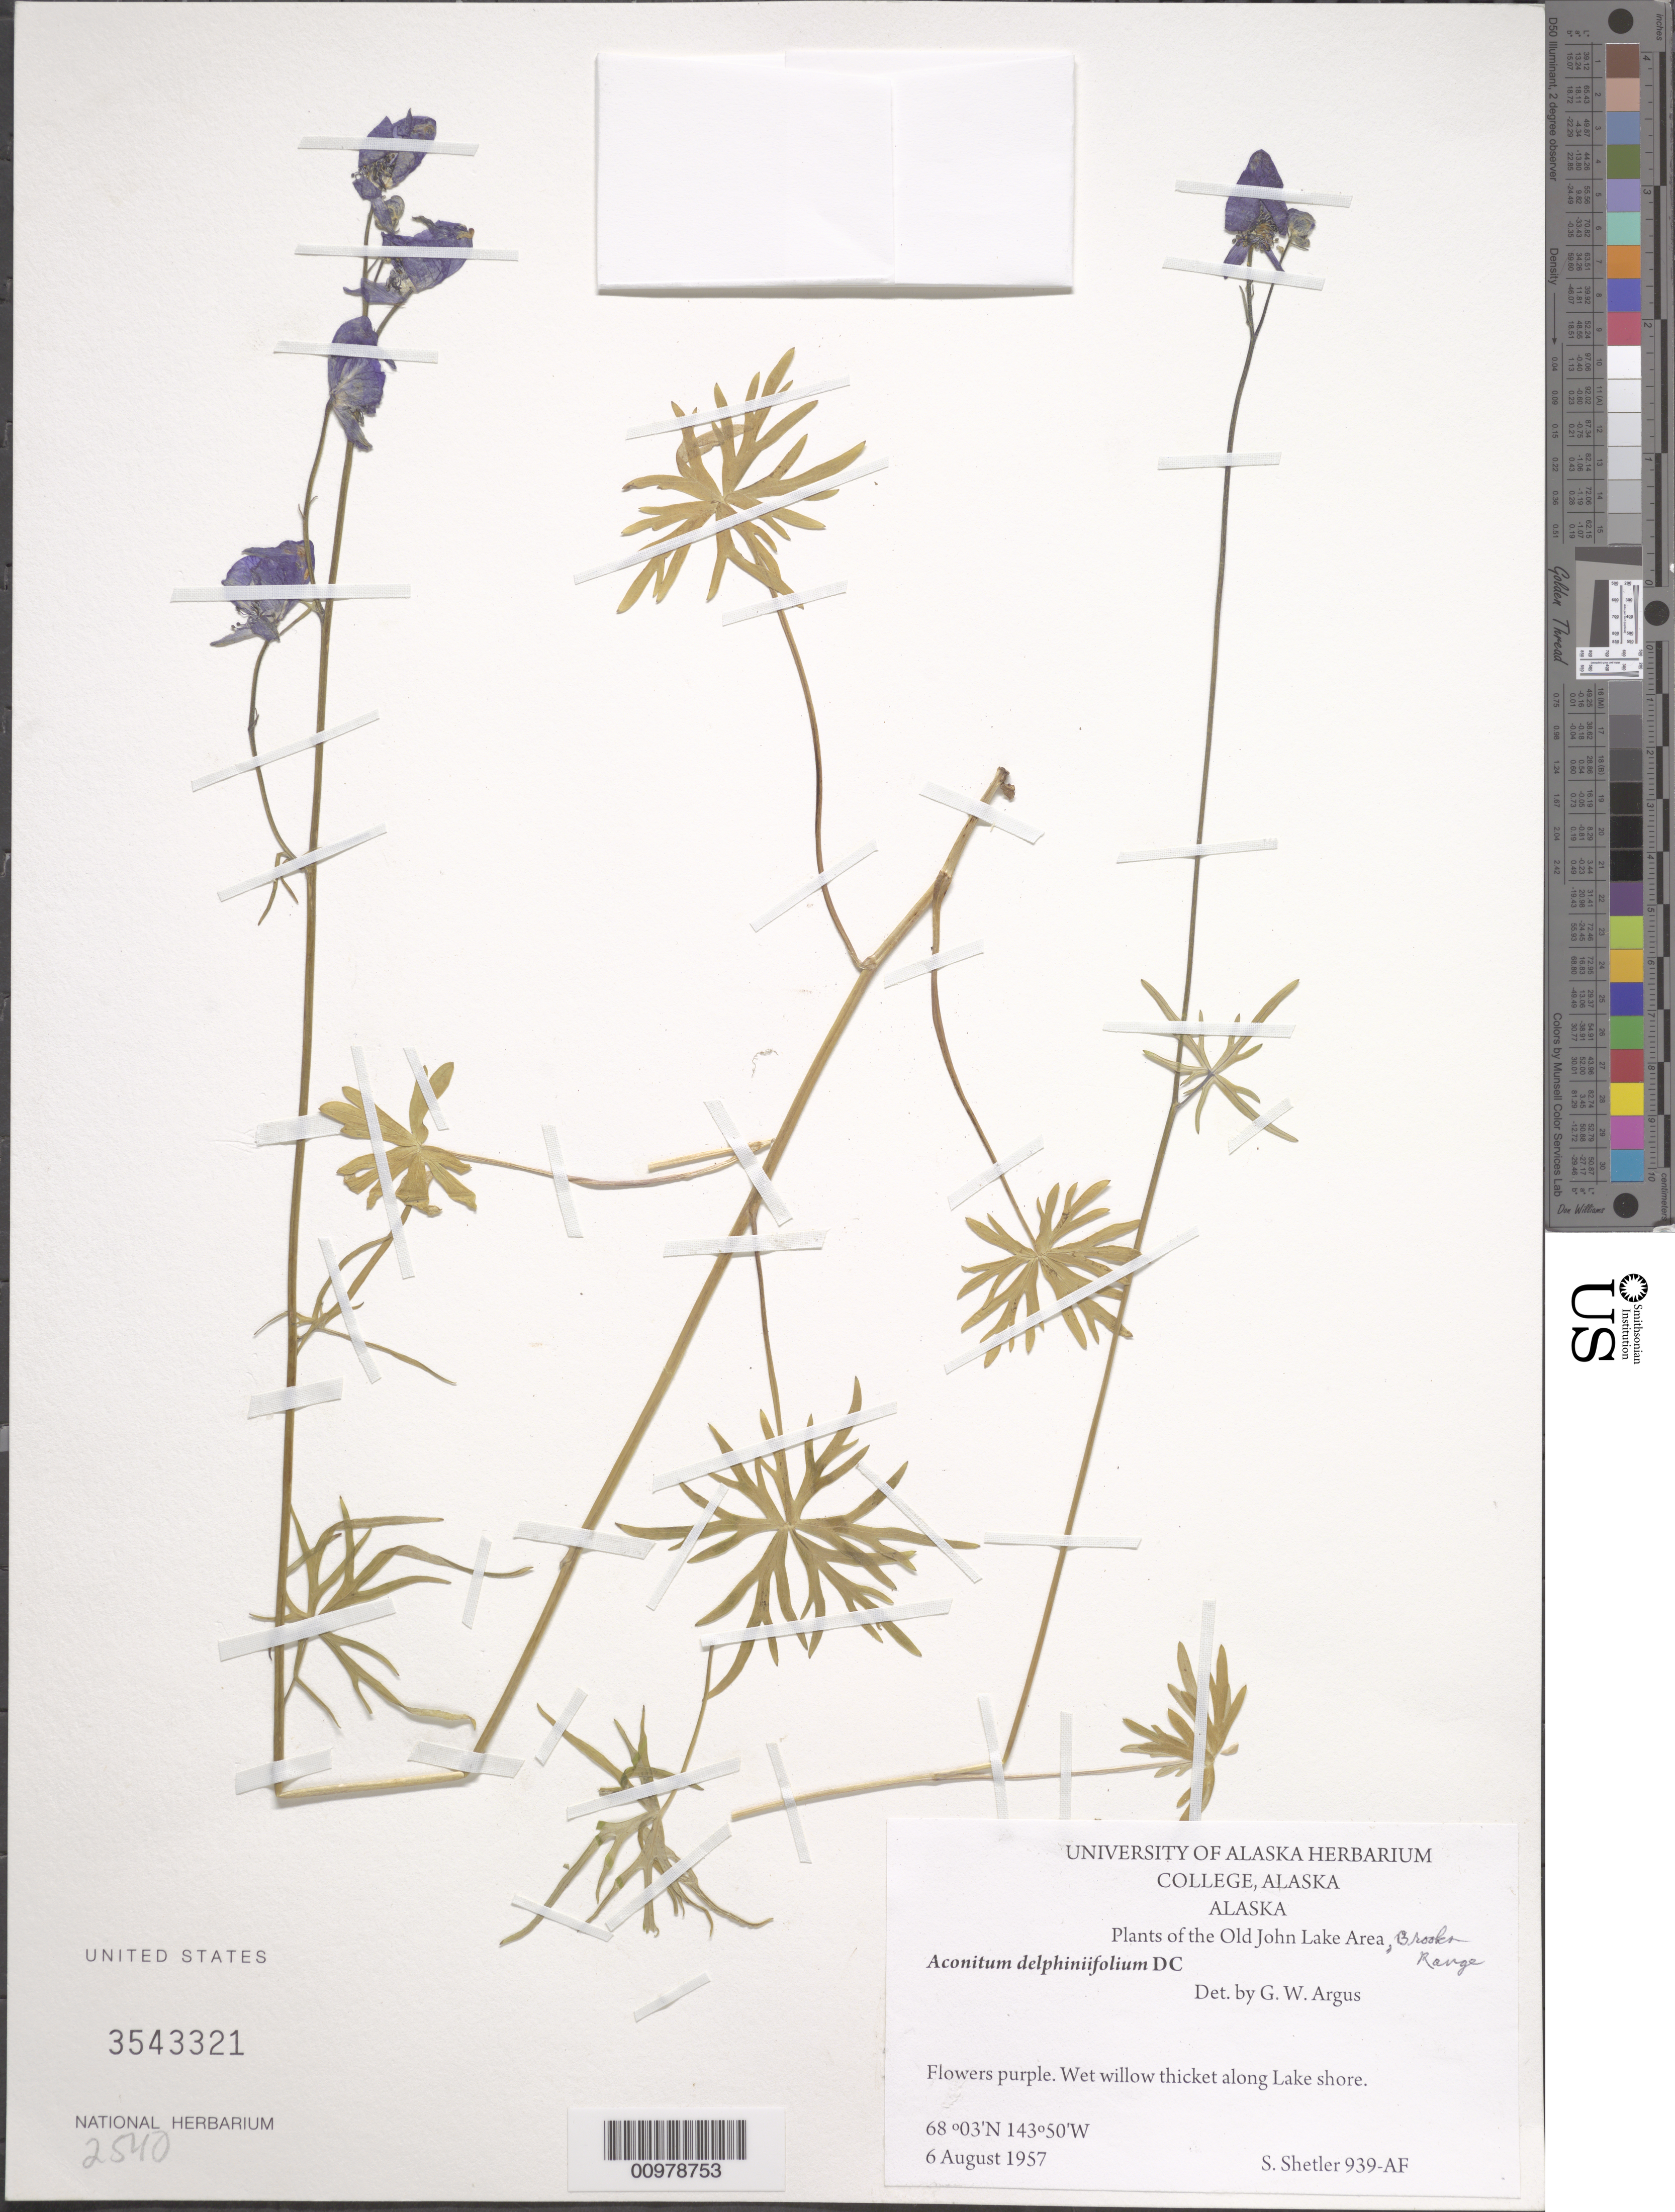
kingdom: Plantae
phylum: Tracheophyta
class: Magnoliopsida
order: Ranunculales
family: Ranunculaceae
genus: Aconitum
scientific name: Aconitum delphinifolium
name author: DC.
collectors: S. Shetler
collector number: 939-AF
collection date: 1957-08-06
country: United States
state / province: Alaska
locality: The Old John Lake Area, Brooks Range. Along Lake shore.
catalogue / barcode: US 3543321